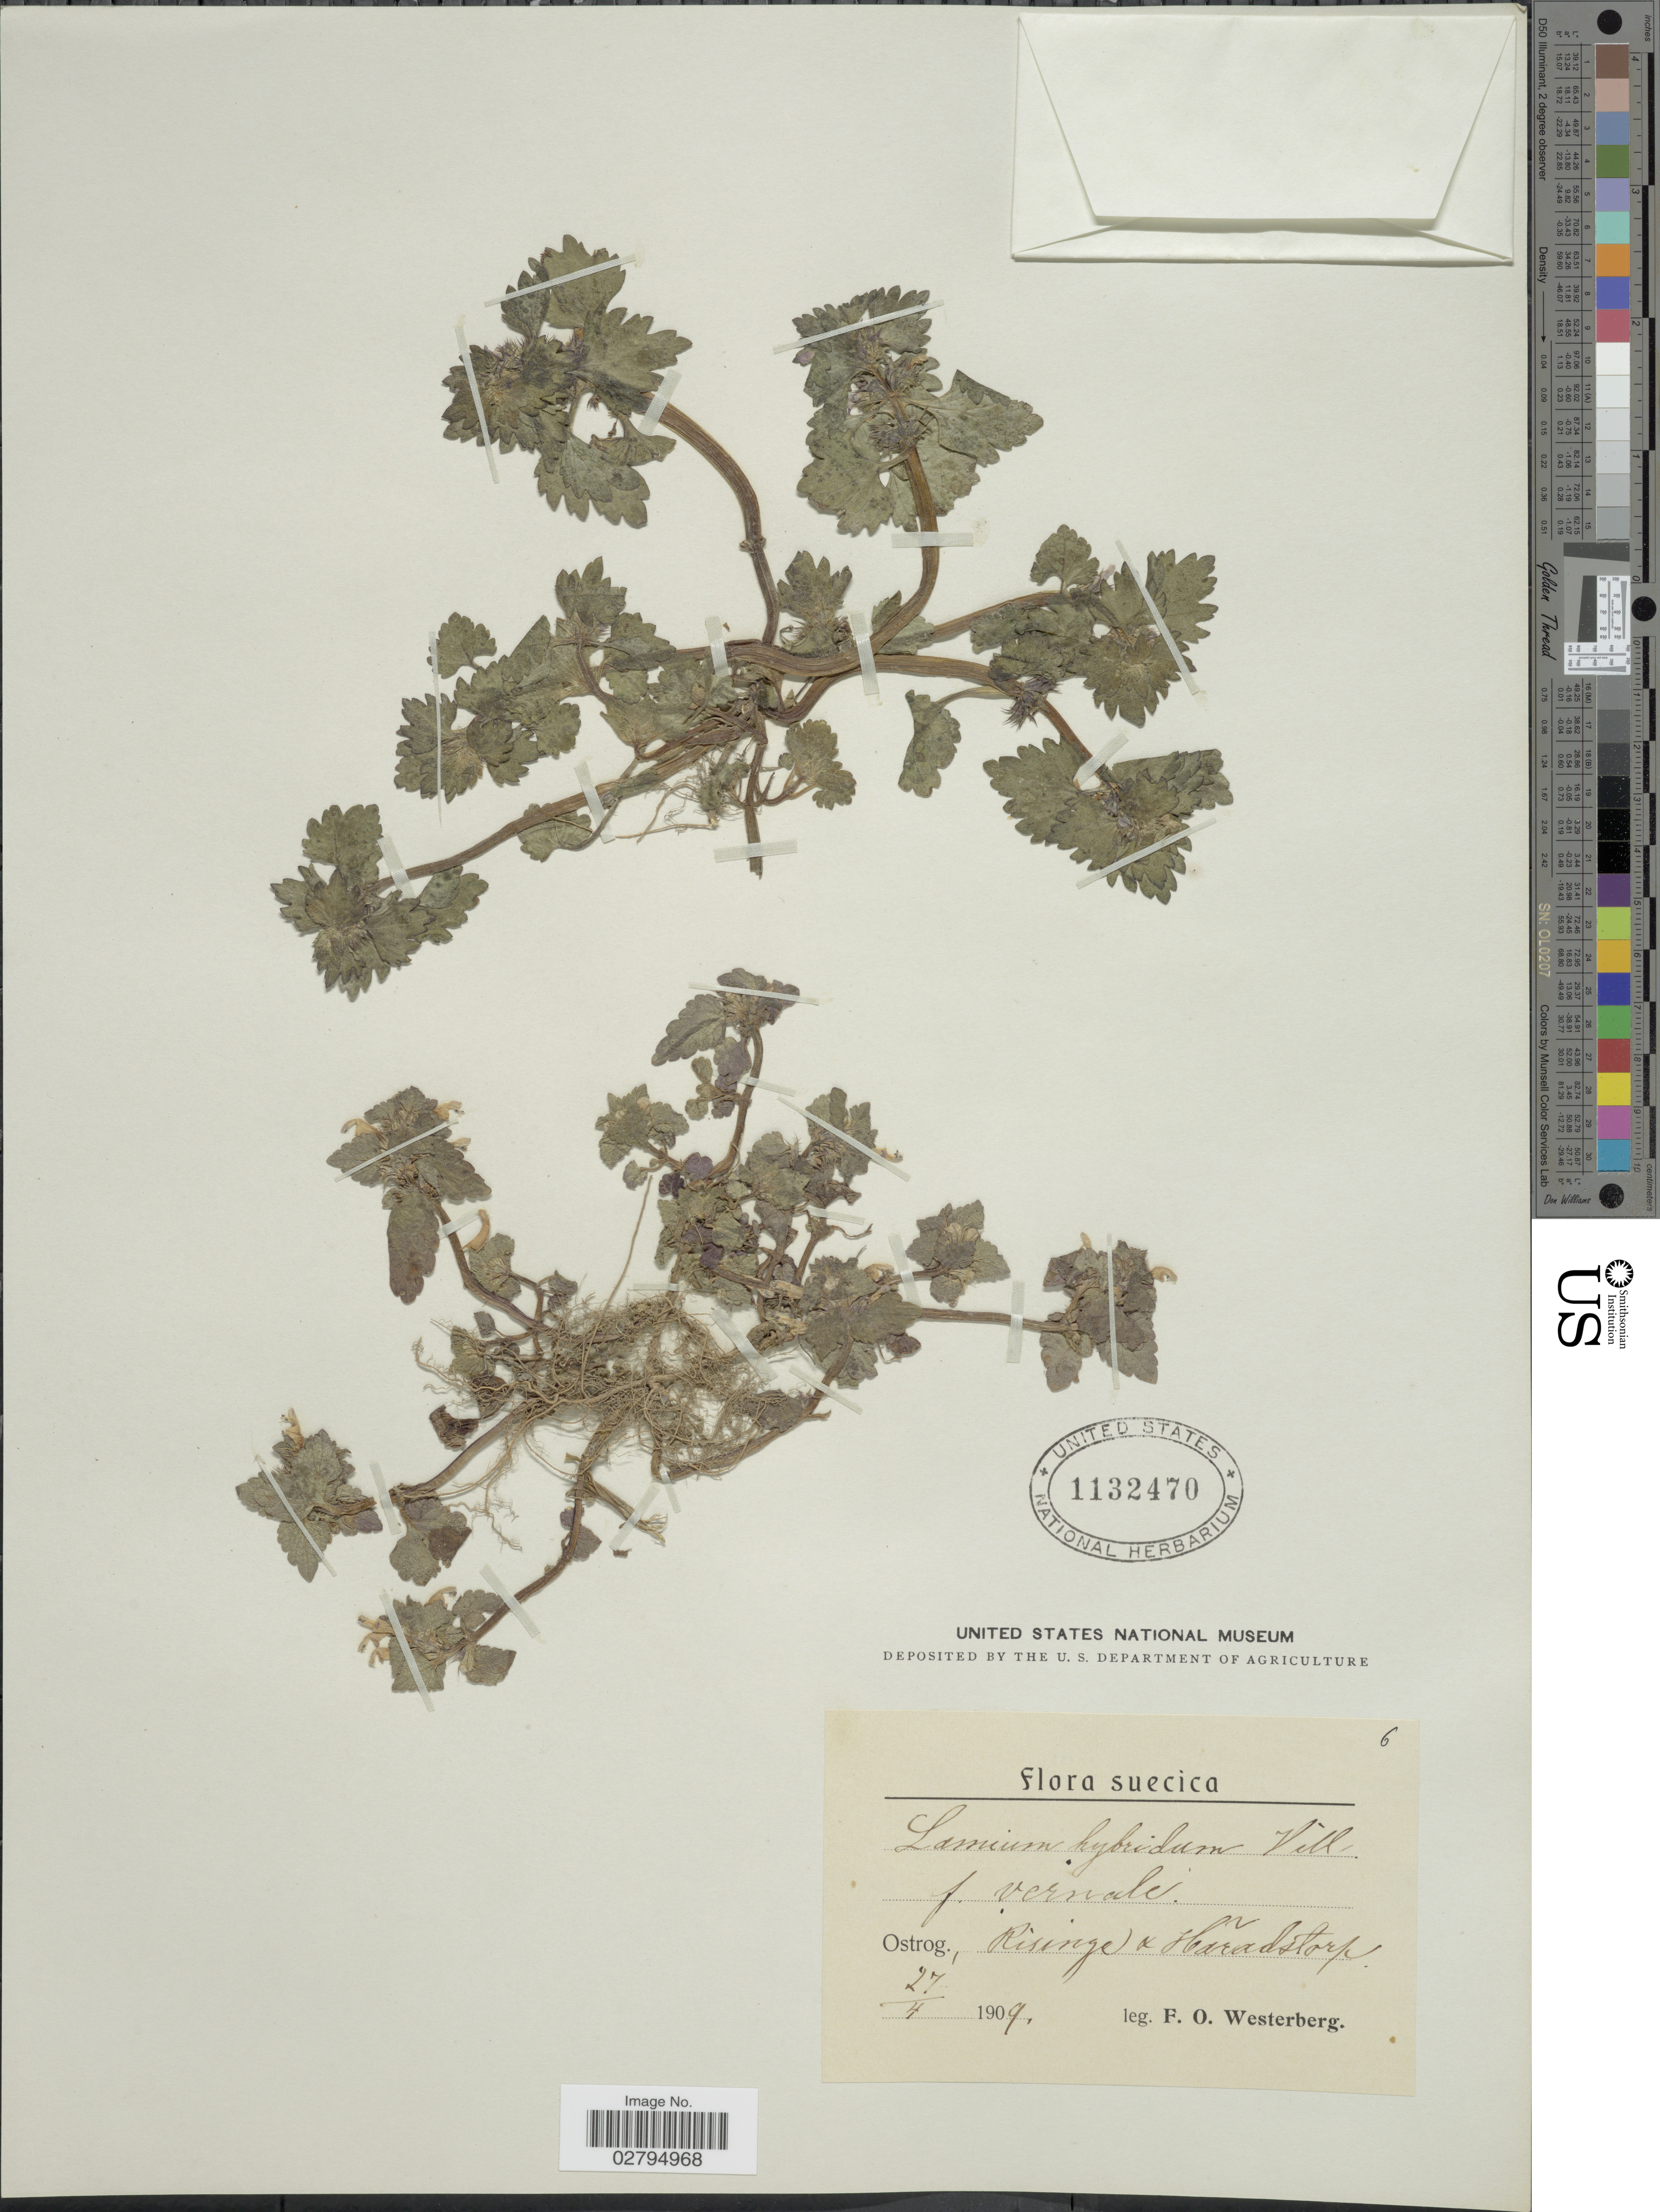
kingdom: Plantae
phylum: Tracheophyta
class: Magnoliopsida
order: Lamiales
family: Lamiaceae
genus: Lamium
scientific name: Lamium hybridum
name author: Vill.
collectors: F. Westerberg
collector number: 6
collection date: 1909-04-27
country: Sweden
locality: Suecica. Ostrog., Risinge & Haradstorp.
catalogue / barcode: US 1132470